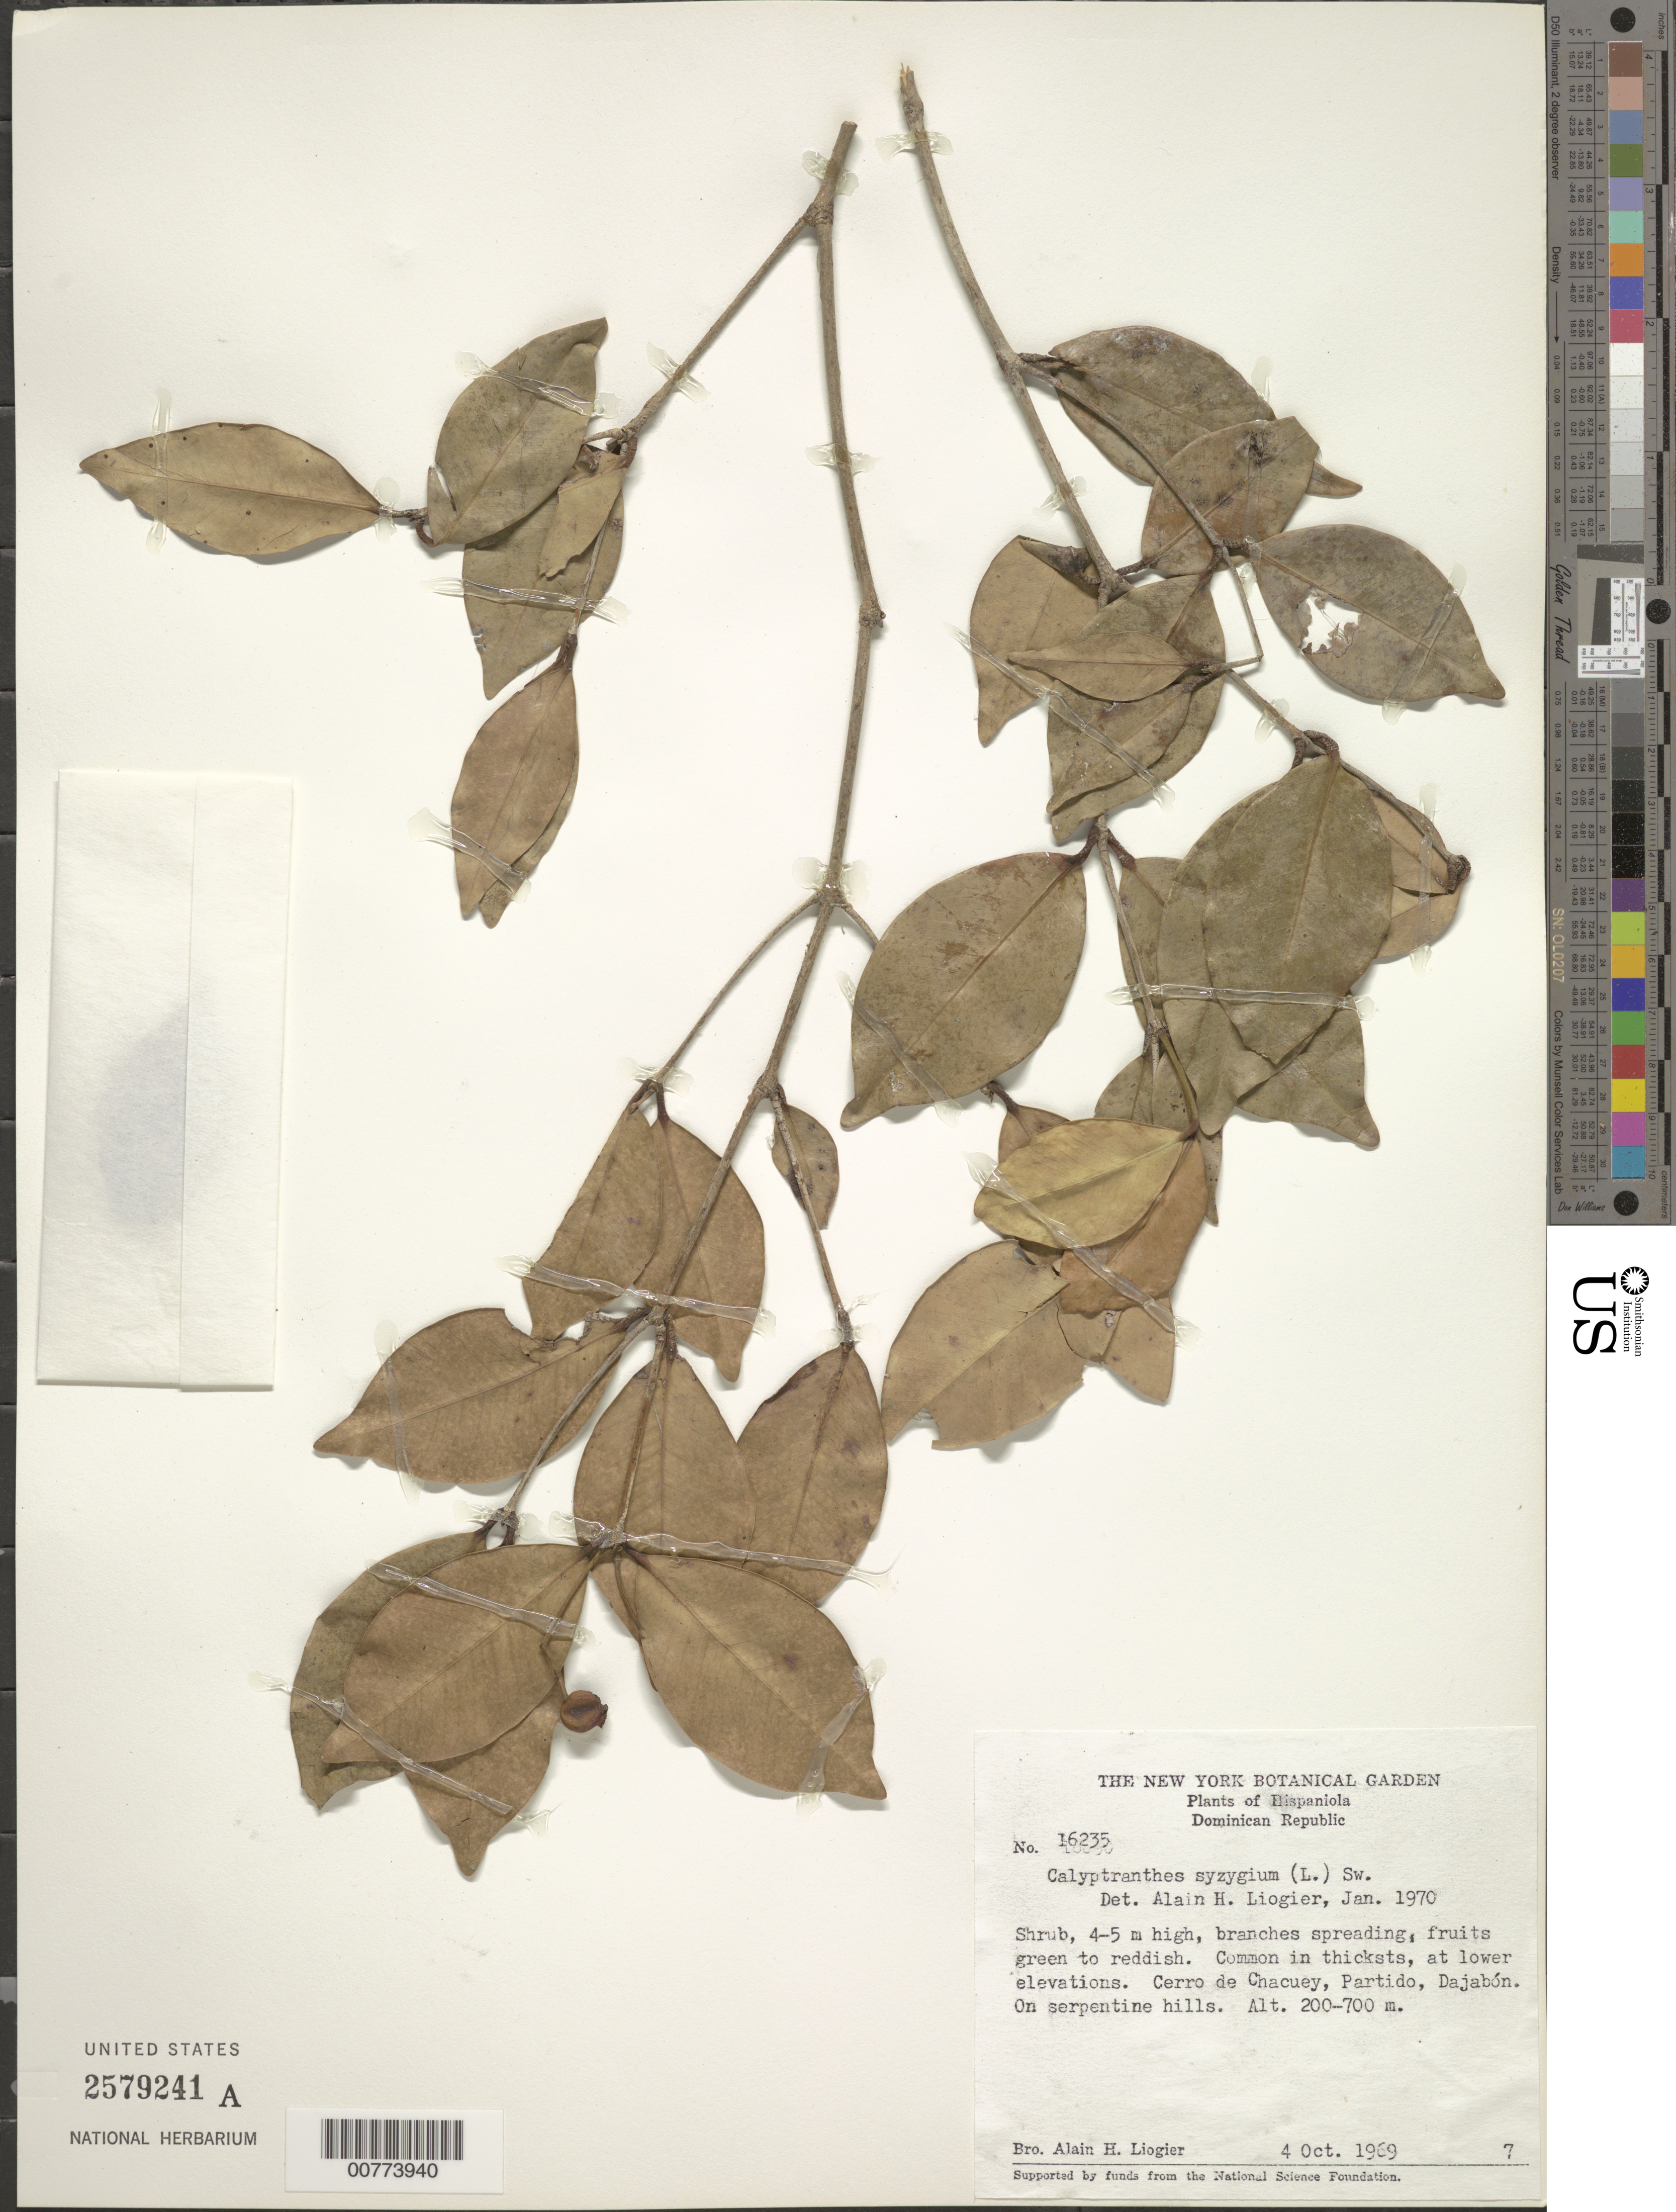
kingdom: Plantae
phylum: Tracheophyta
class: Magnoliopsida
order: Myrtales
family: Myrtaceae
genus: Myrcia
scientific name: Myrcia zuzygium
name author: (L.) A.R. Lourenço & E. Lucas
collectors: A. H. Liogier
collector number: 16235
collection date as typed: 04 Oct 1969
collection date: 1969-10-04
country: Dominican Republic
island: Hispaniola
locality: Dajabón, Partido, Cerro de Chacuey.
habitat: Thickets, at lower elevations.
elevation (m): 200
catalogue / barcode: US 2579241A